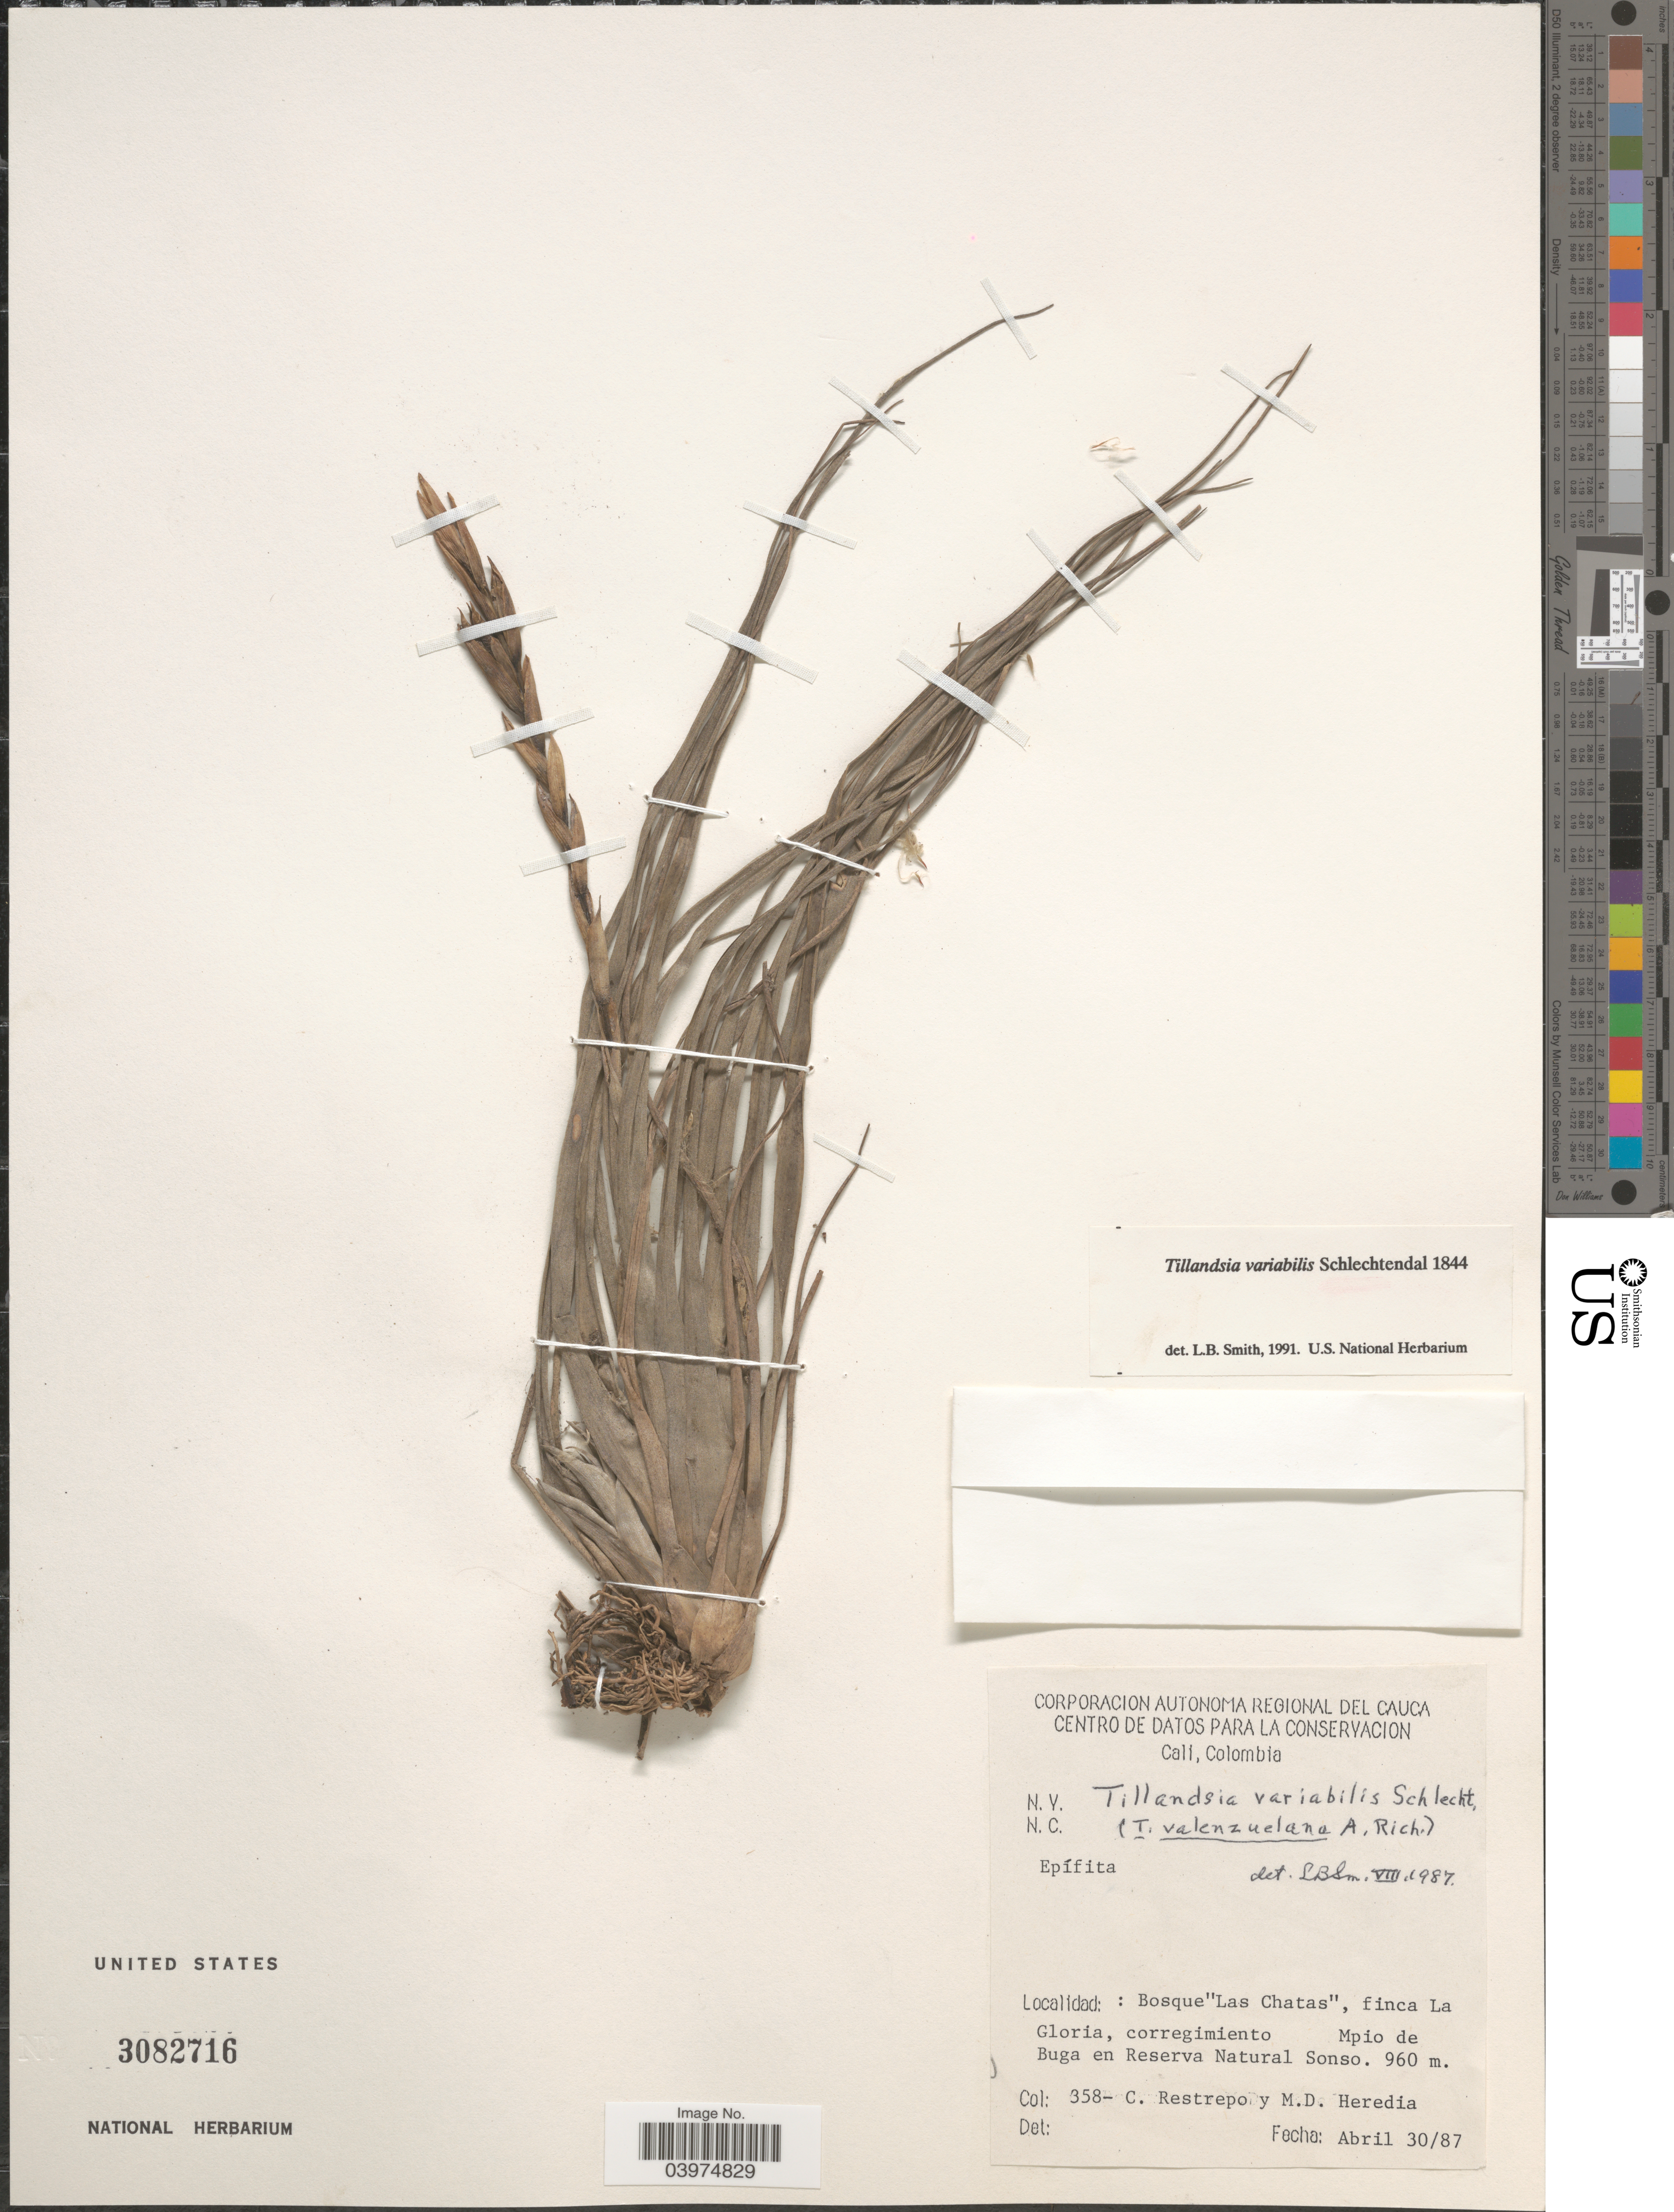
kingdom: Plantae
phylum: Tracheophyta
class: Liliopsida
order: Poales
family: Bromeliaceae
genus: Tillandsia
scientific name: Tillandsia variabilis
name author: Schltdl.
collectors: C. Restrepo & M. Heredia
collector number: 358-C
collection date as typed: Transcribed d/m/y: 30/4/87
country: Colombia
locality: Bosque "Las Chatas", finca La Gloria, corregimiento. Mpio de Buga en Reserva Natural Sonso.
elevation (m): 960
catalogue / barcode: US 3082716